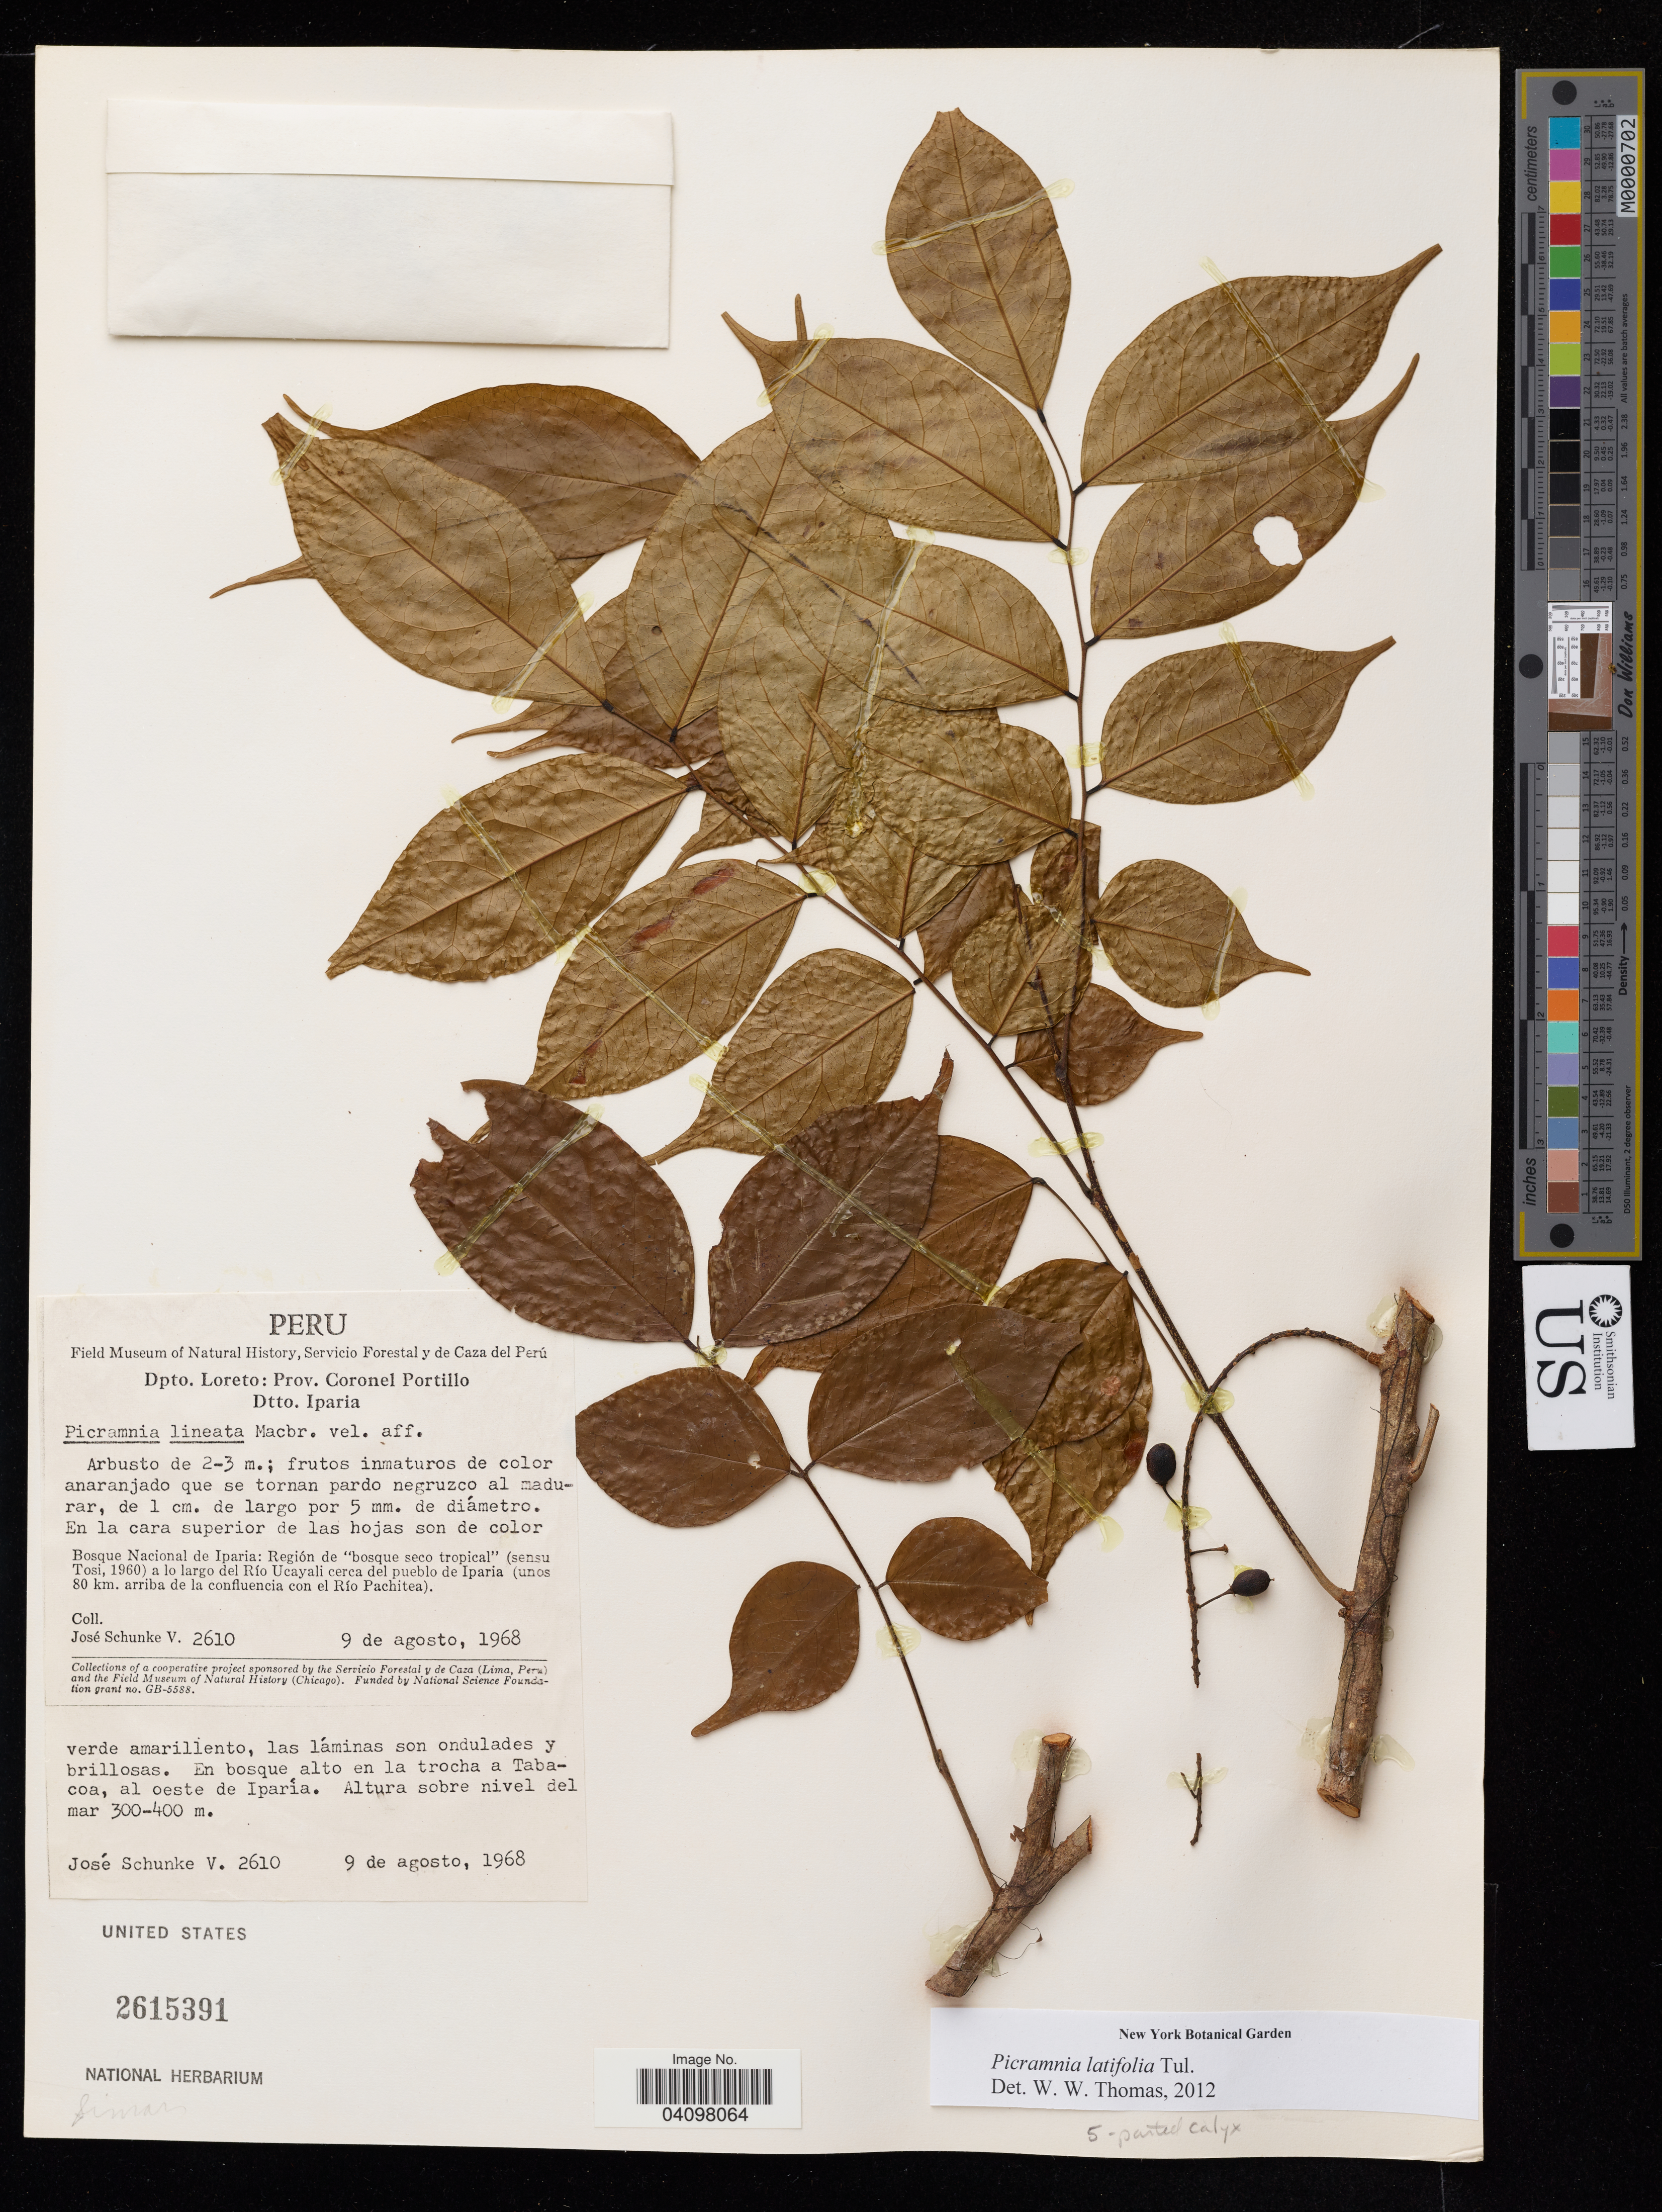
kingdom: Plantae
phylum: Tracheophyta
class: Magnoliopsida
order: Picramniales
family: Picramniaceae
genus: Picramnia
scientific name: Picramnia latifolia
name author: Tul.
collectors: J. Schunke Vigo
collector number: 2610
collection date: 1968-08-09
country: Peru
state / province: Loreto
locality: Dpto. Loreto: Prov. Coronel Portillo. Dtto. Iparia.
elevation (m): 300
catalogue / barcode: US 2615391